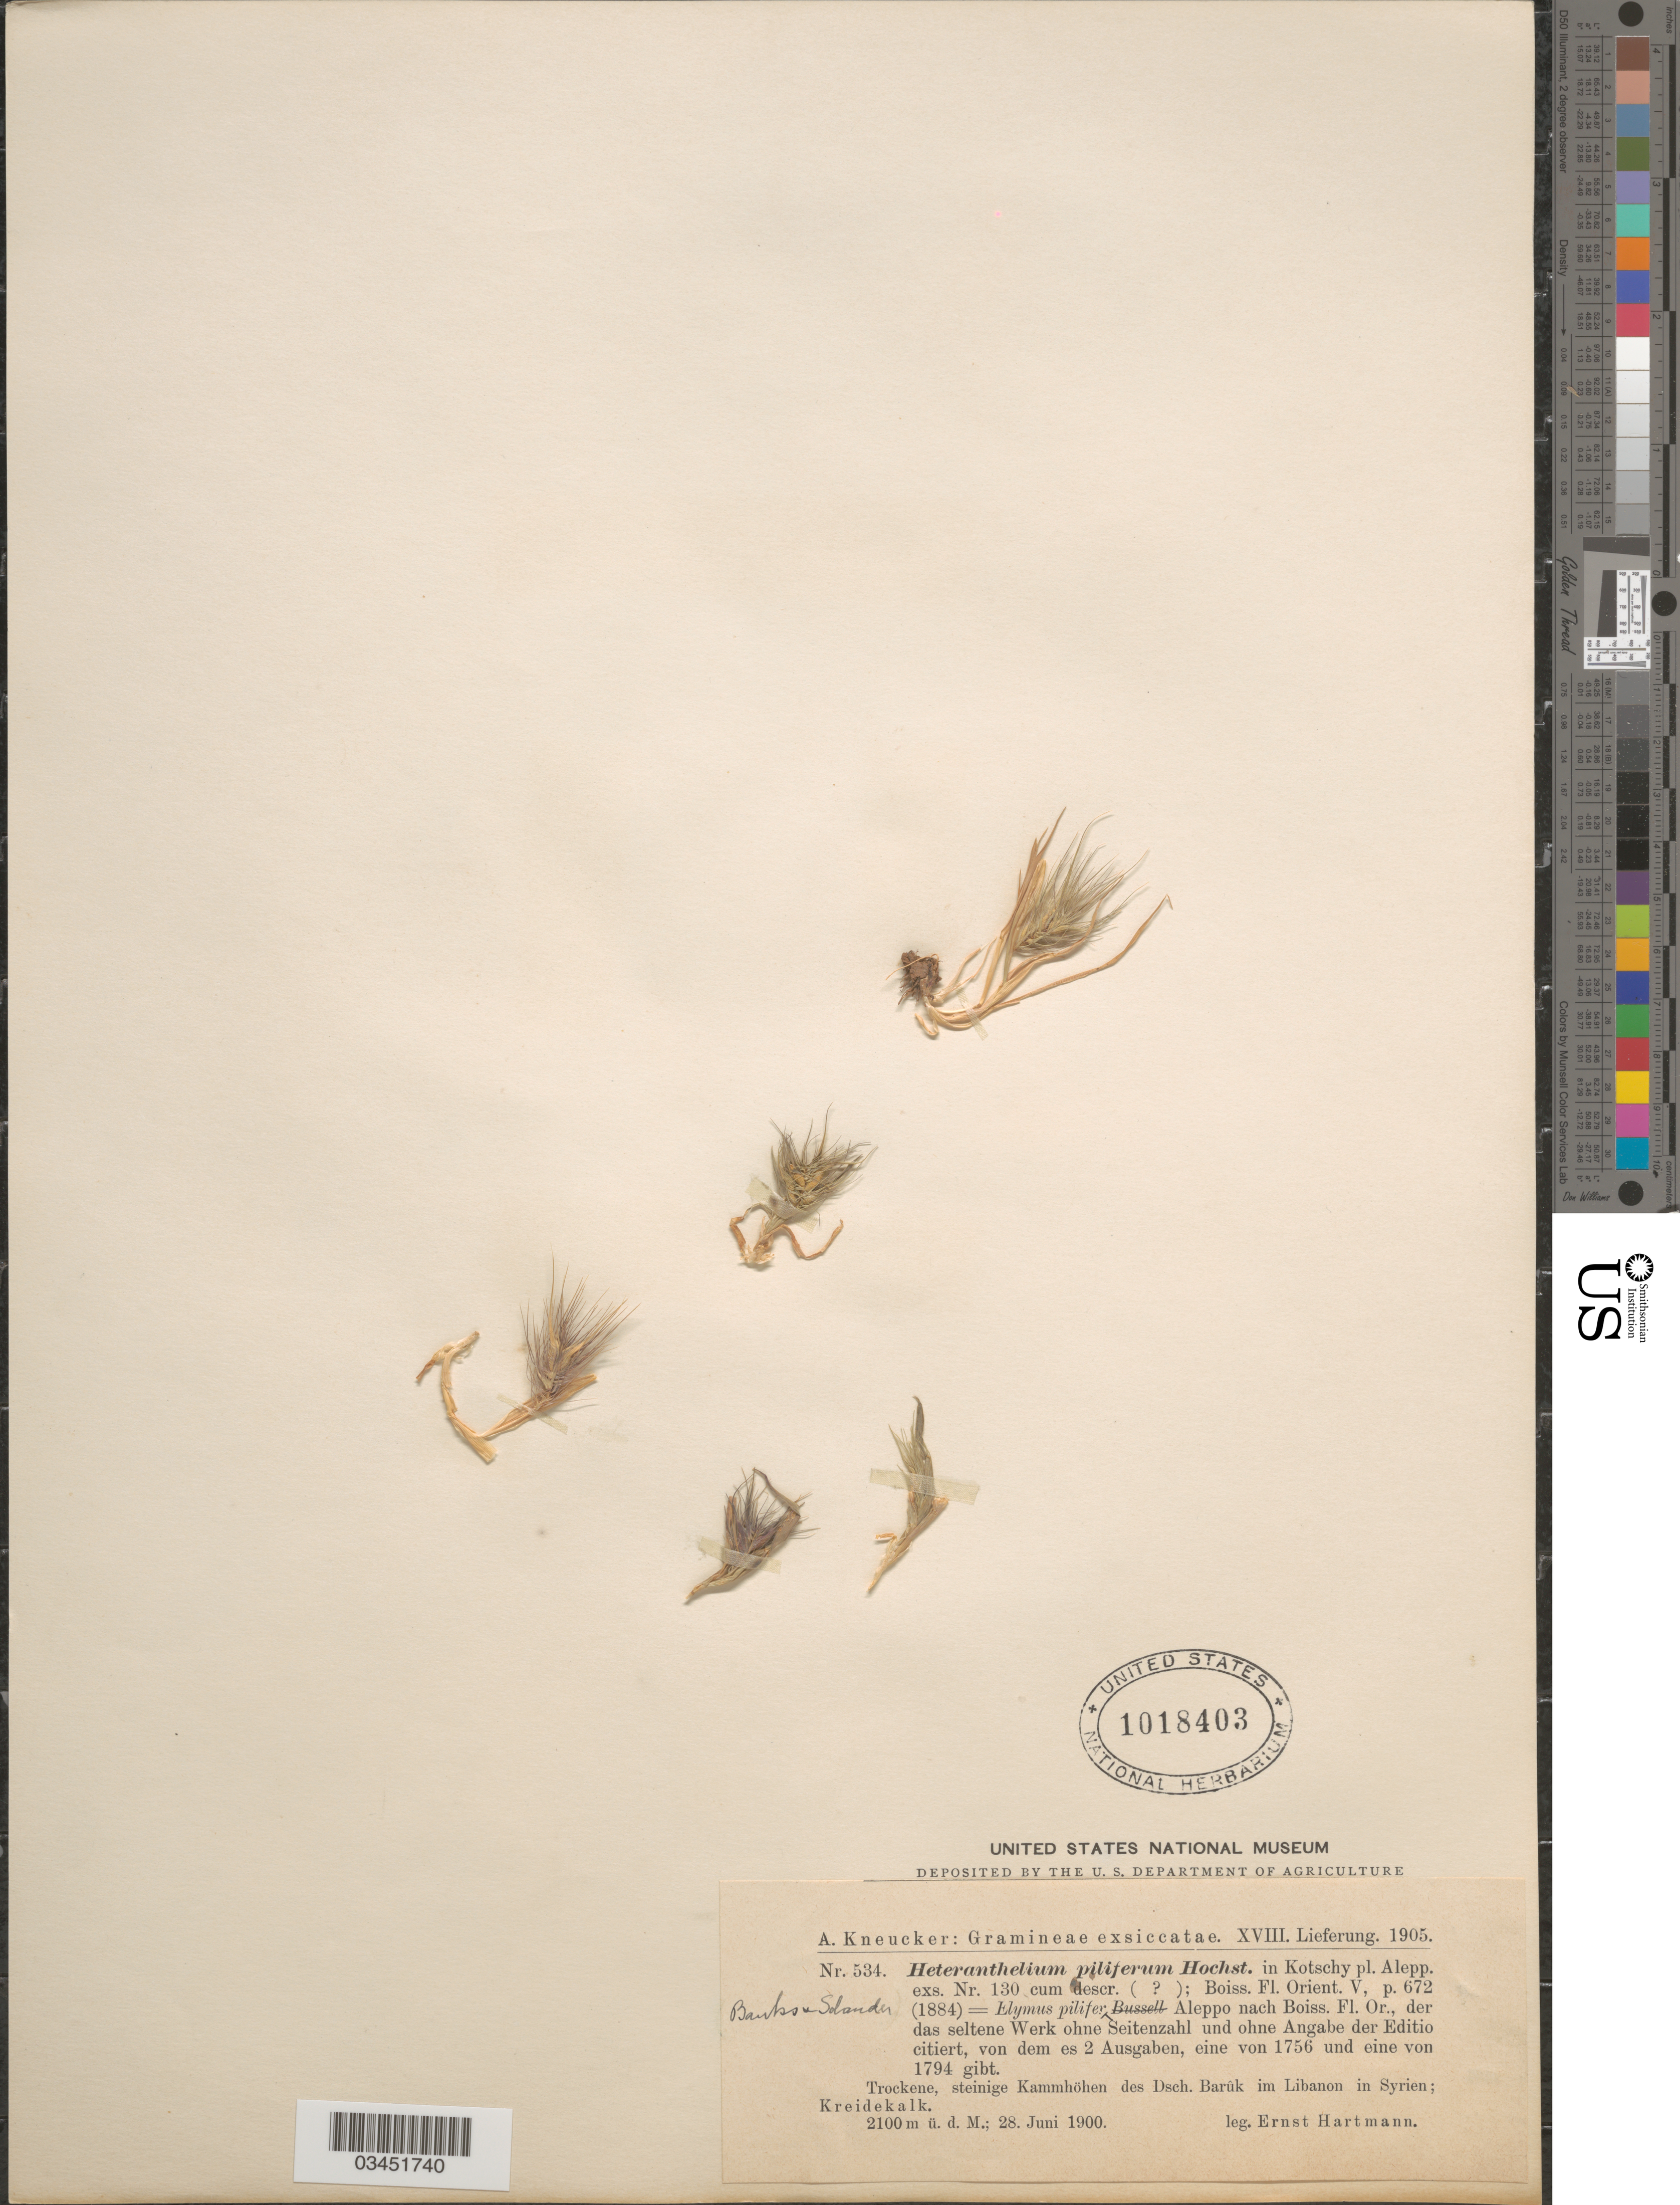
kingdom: Plantae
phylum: Tracheophyta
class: Liliopsida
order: Poales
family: Poaceae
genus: Heteranthelium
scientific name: Heteranthelium piliferum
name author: (Sol.) Hochst.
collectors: E. Hartmann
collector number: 534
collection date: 1900-06-28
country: Lebanon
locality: Trockene, steinige Kammhöhen des Dsch, Barûk im Libanon in Syrien.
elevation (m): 2100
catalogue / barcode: US 1018403